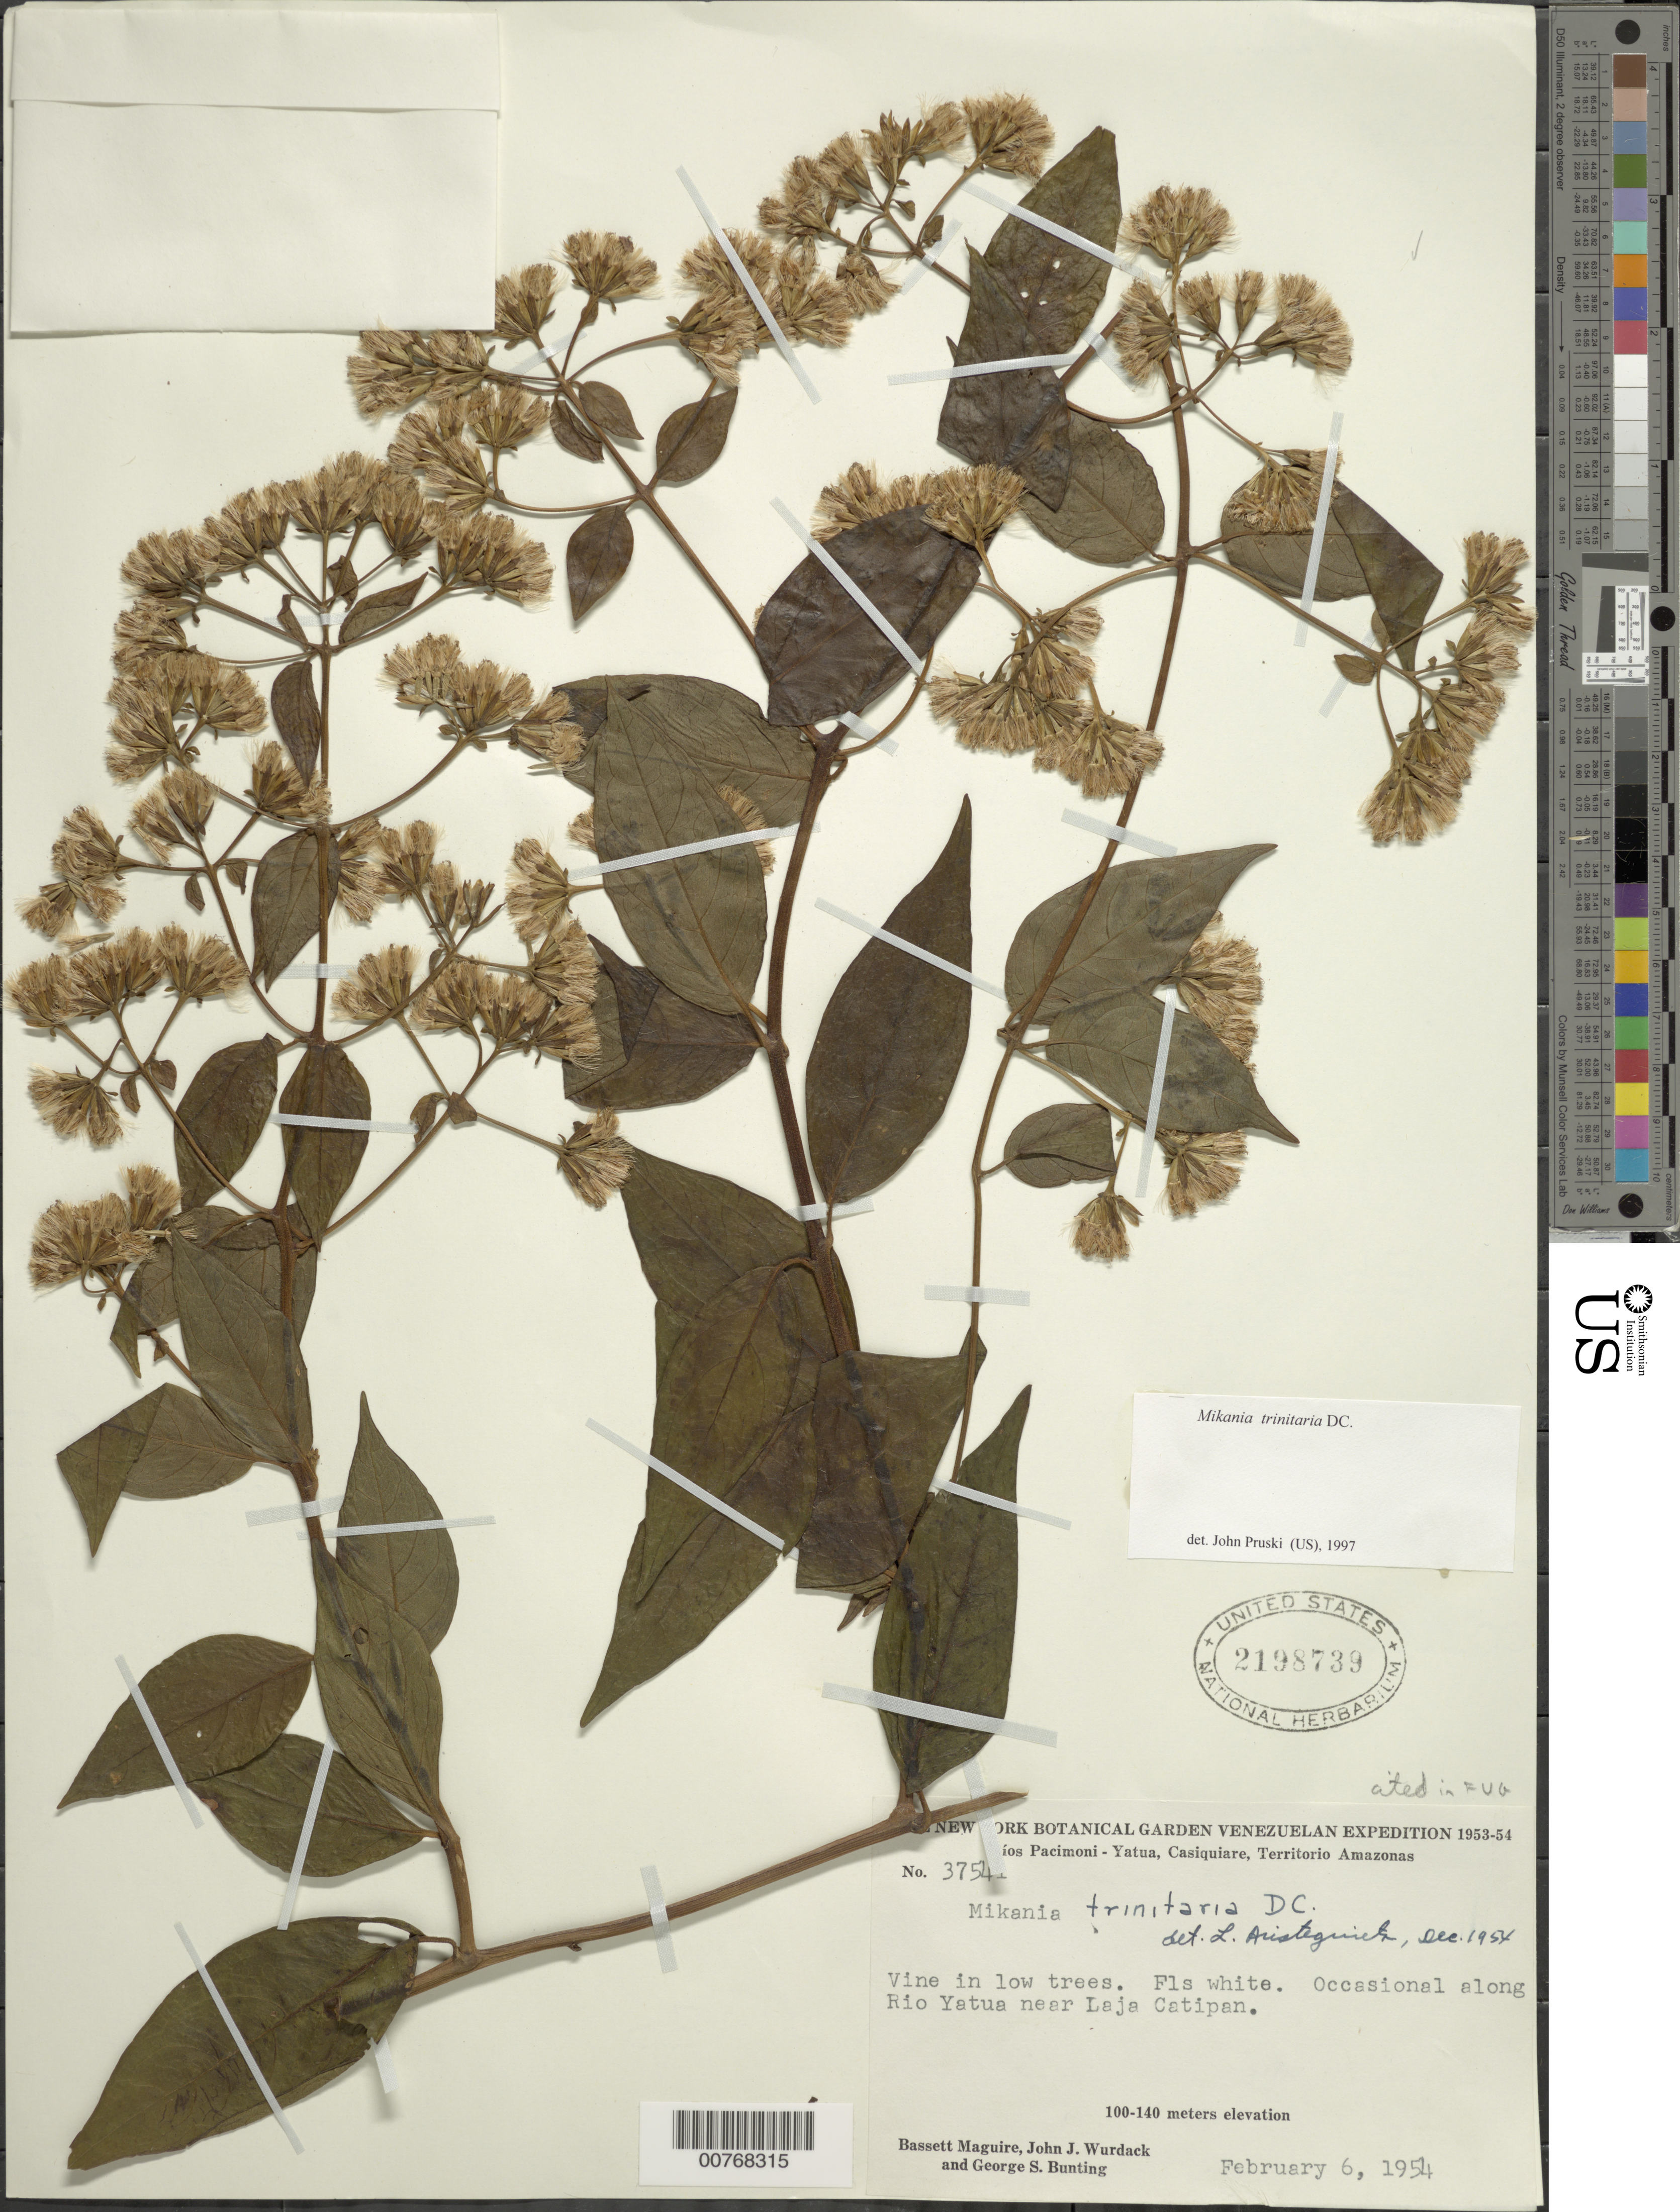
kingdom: Plantae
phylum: Tracheophyta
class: Magnoliopsida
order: Asterales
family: Asteraceae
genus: Mikania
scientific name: Mikania trinitaria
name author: DC.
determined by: Aristeguieta, L.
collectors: B. Maguire, J. J. Wurdack & G. S. Bunting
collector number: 37541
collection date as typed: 6-Feb-54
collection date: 1954-02-06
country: Venezuela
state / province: Amazonas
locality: Ríos Pacimoni - Yatua, Casiquiare, Río Yatua near Laja Catipan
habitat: Along Rio Yatua near Laja Catipan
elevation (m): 100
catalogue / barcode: US 2198739